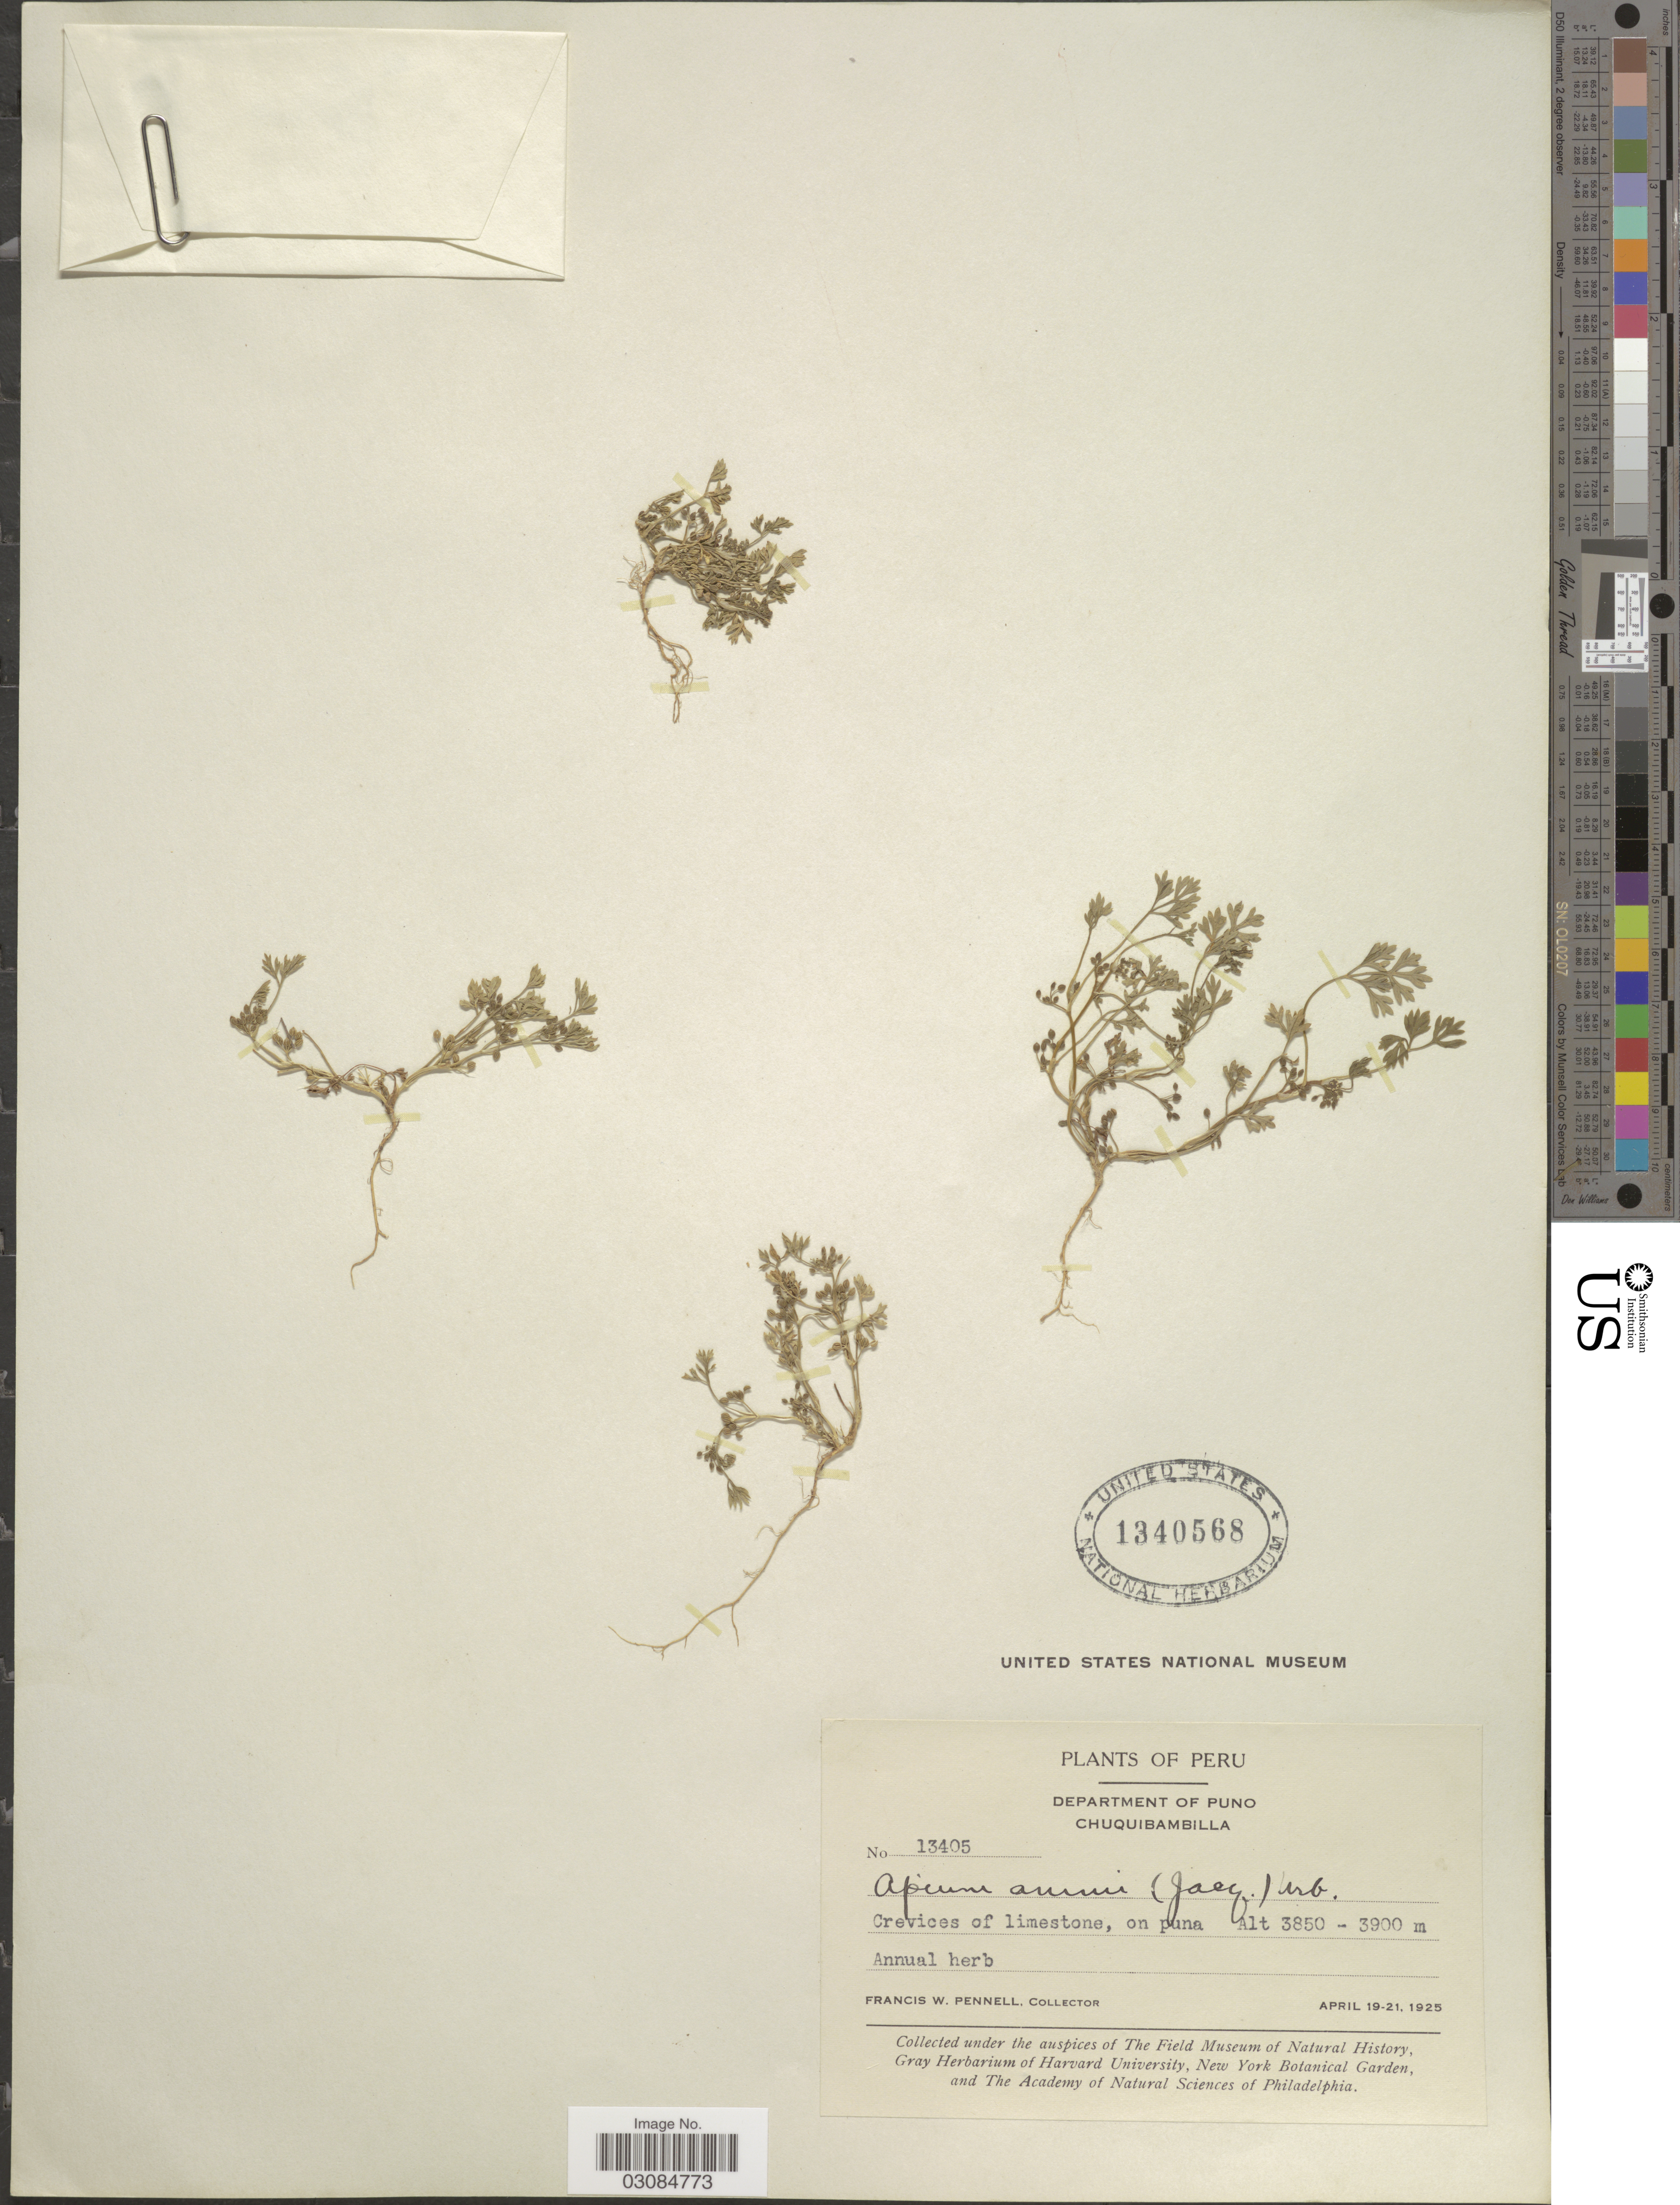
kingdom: Plantae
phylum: Tracheophyta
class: Magnoliopsida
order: Apiales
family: Apiaceae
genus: Trachyspermum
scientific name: Trachyspermum ammi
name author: (L.) Sprague ex Turrill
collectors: F. W. Pennell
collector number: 13405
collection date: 1925-04-19/1925-04-21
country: Peru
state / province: Puno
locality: Department of Puno. Chuquibambilla.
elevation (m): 3850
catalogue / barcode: US 1340568